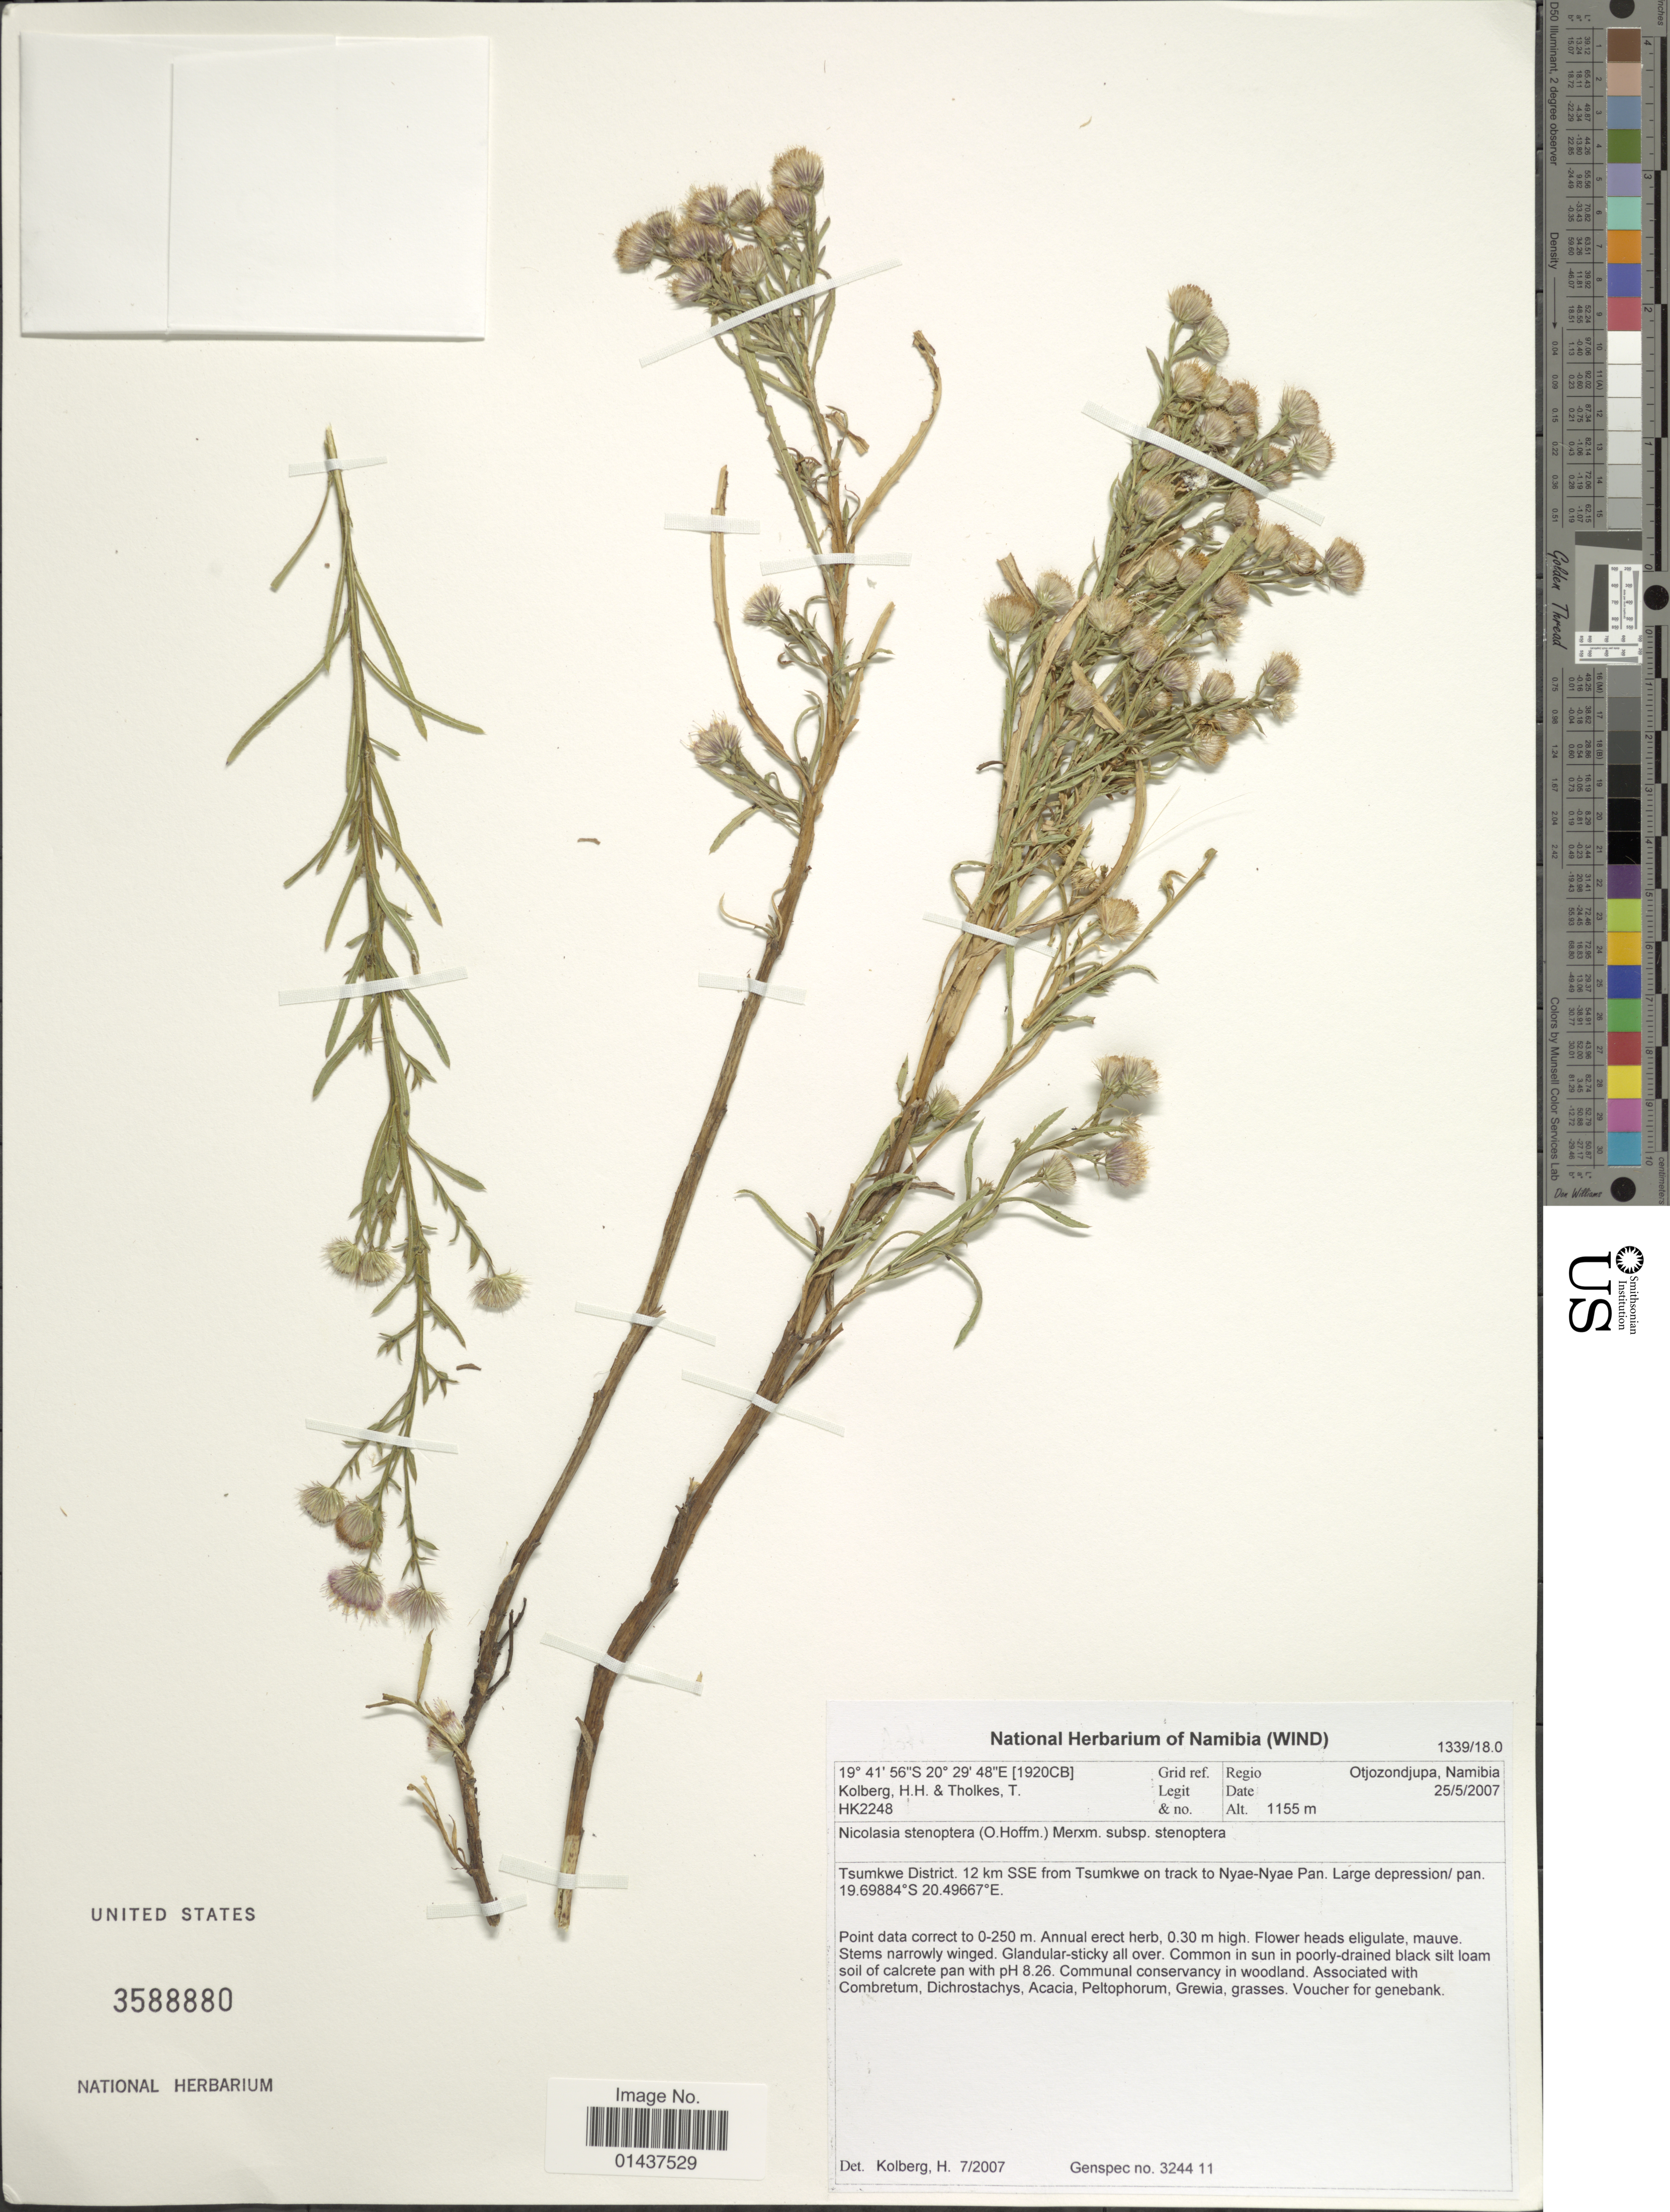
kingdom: Plantae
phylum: Tracheophyta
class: Magnoliopsida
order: Asterales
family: Asteraceae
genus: Nicolasia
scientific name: Nicolasia stenoptera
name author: (O. Hoffm.) O. Hoffm.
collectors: H. H. Kolberg & T. Tholkes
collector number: HK2248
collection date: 2007-05-25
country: Namibia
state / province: Otjozondjupa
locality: Tsumkwe District. 12 km SSE from Tsumkwe on track to Nyae-Nyae Pan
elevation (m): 1155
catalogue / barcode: US 3588880